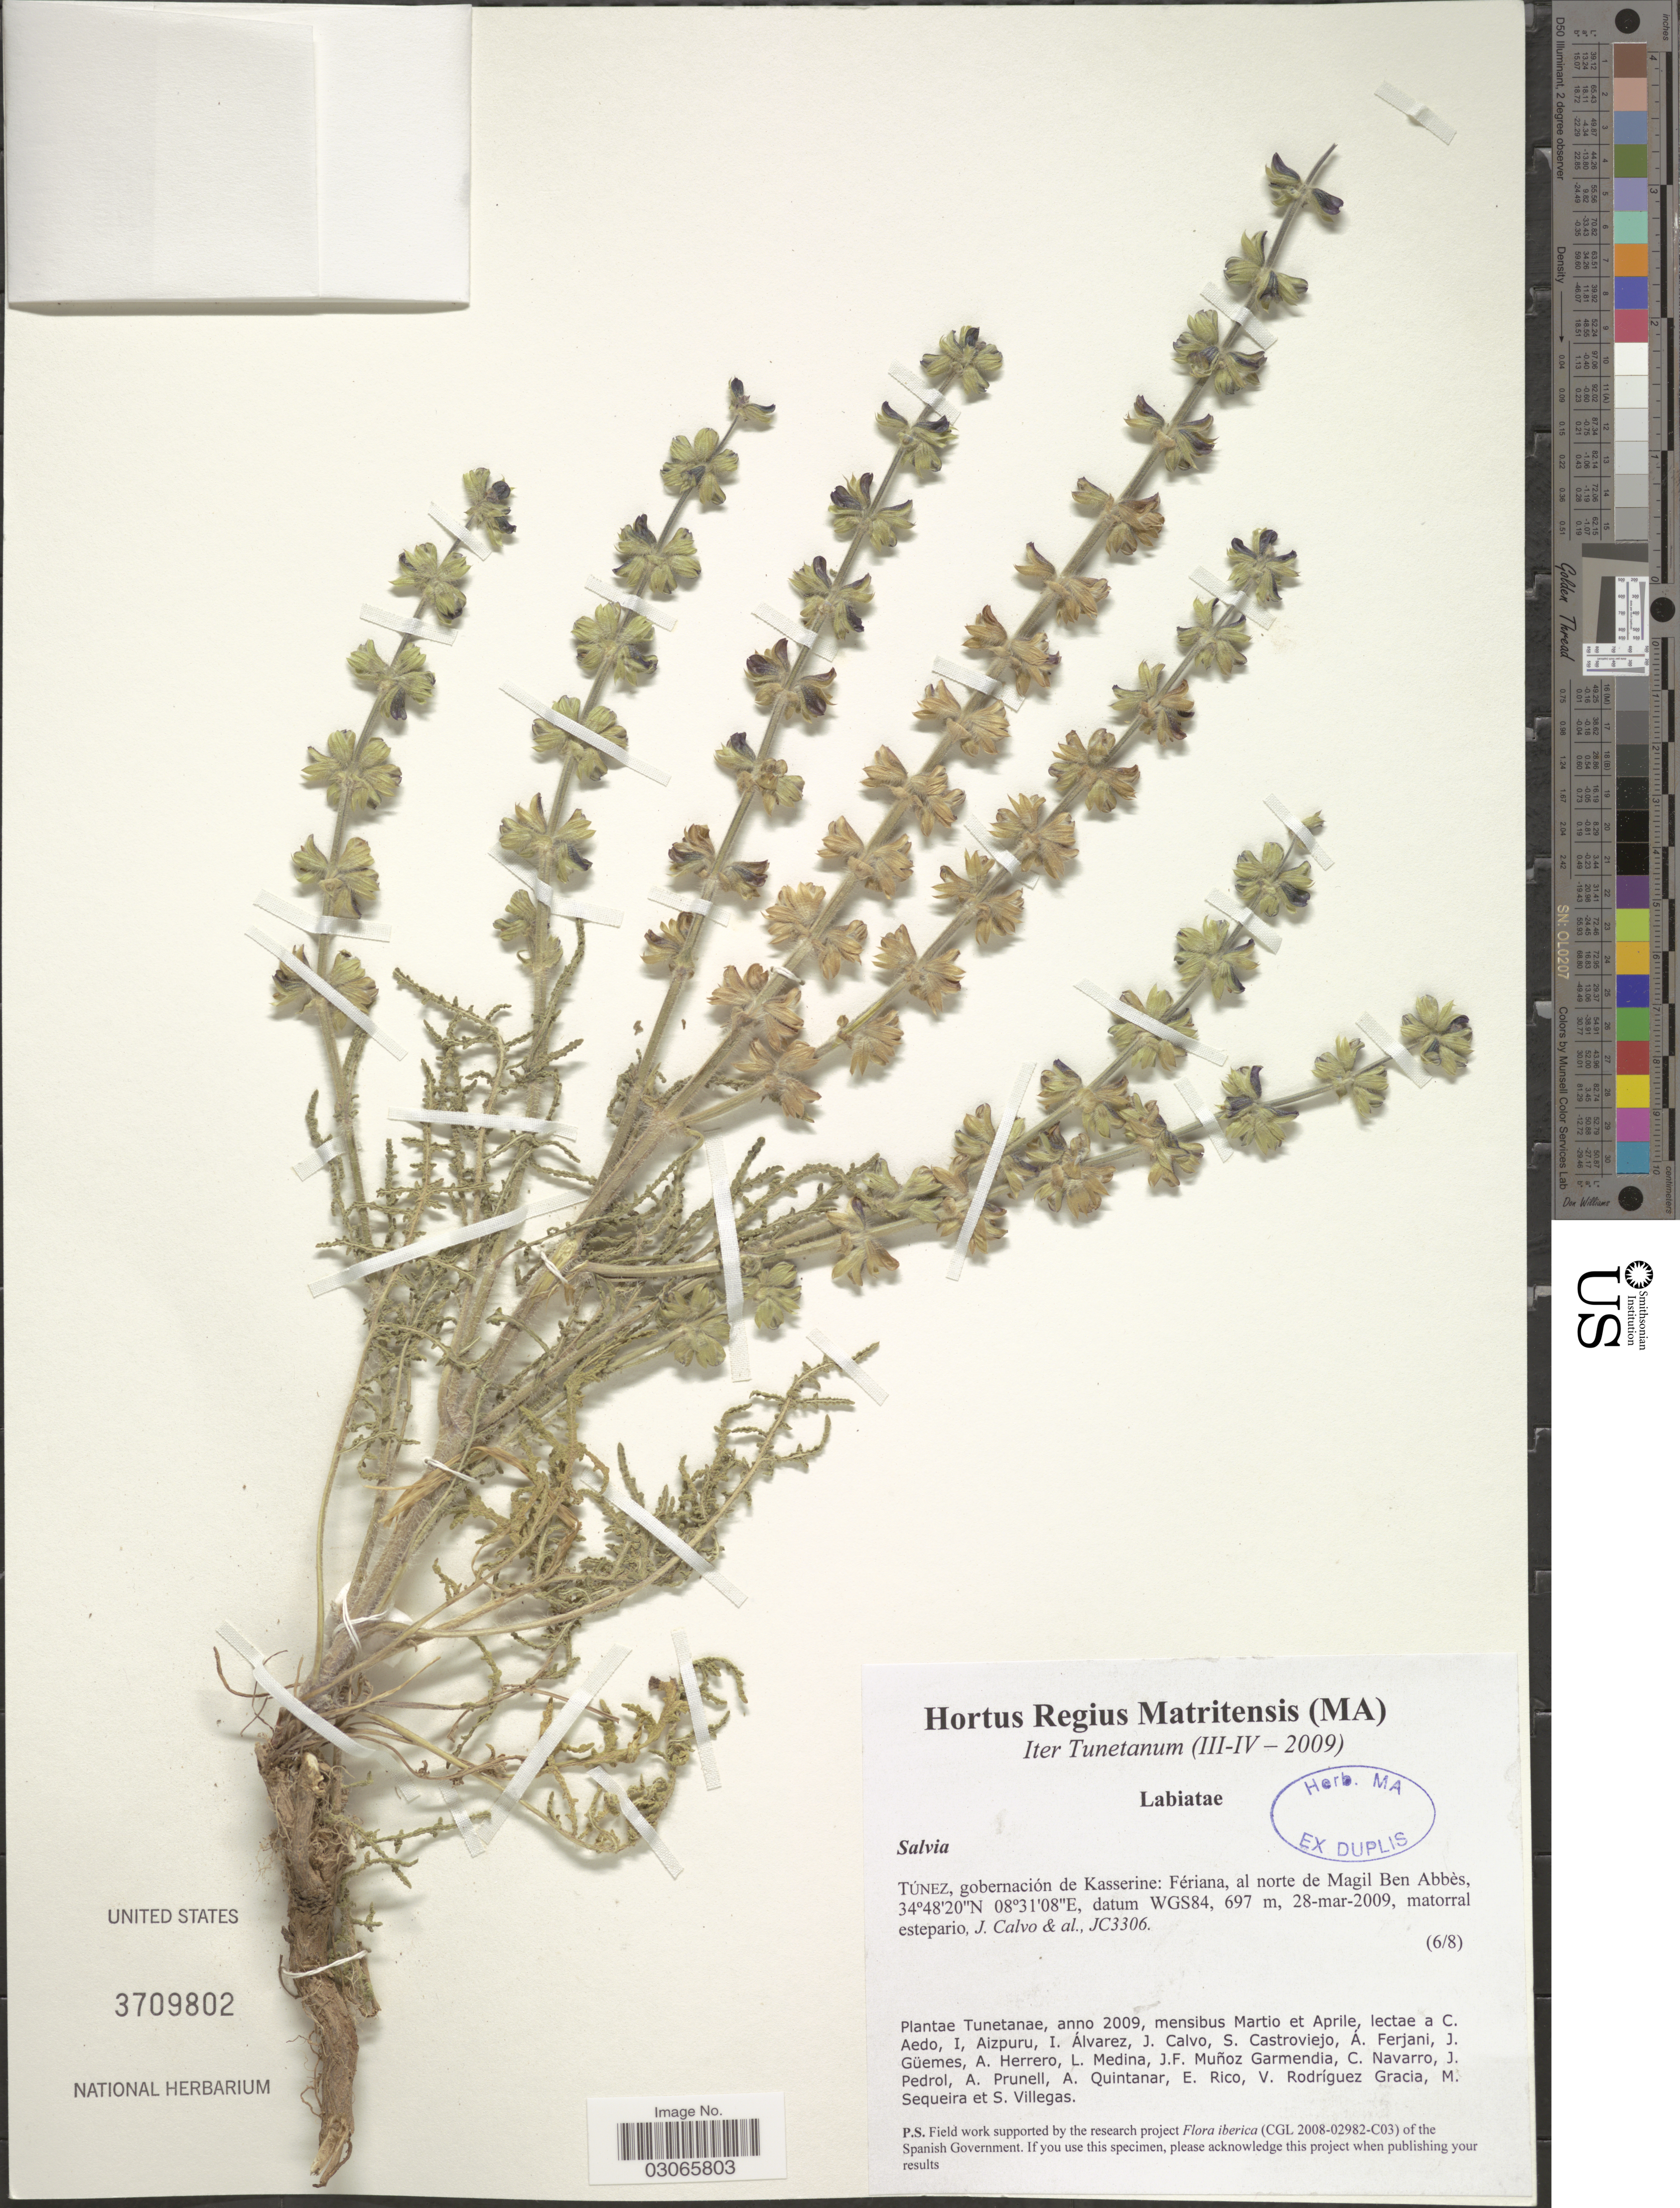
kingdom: Plantae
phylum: Tracheophyta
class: Magnoliopsida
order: Lamiales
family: Lamiaceae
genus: Salvia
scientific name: Salvia sp.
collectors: J. Calvo, C. Aedo, I. Aizpuru, I. Alvarez & et al.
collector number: JC3306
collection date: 2009-03-28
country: Tunisia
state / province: Kasserine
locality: Túnez, gobernación de Kasserine: Fériana, al norte de Magil Ben Abbès.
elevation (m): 697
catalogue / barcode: US 3709802